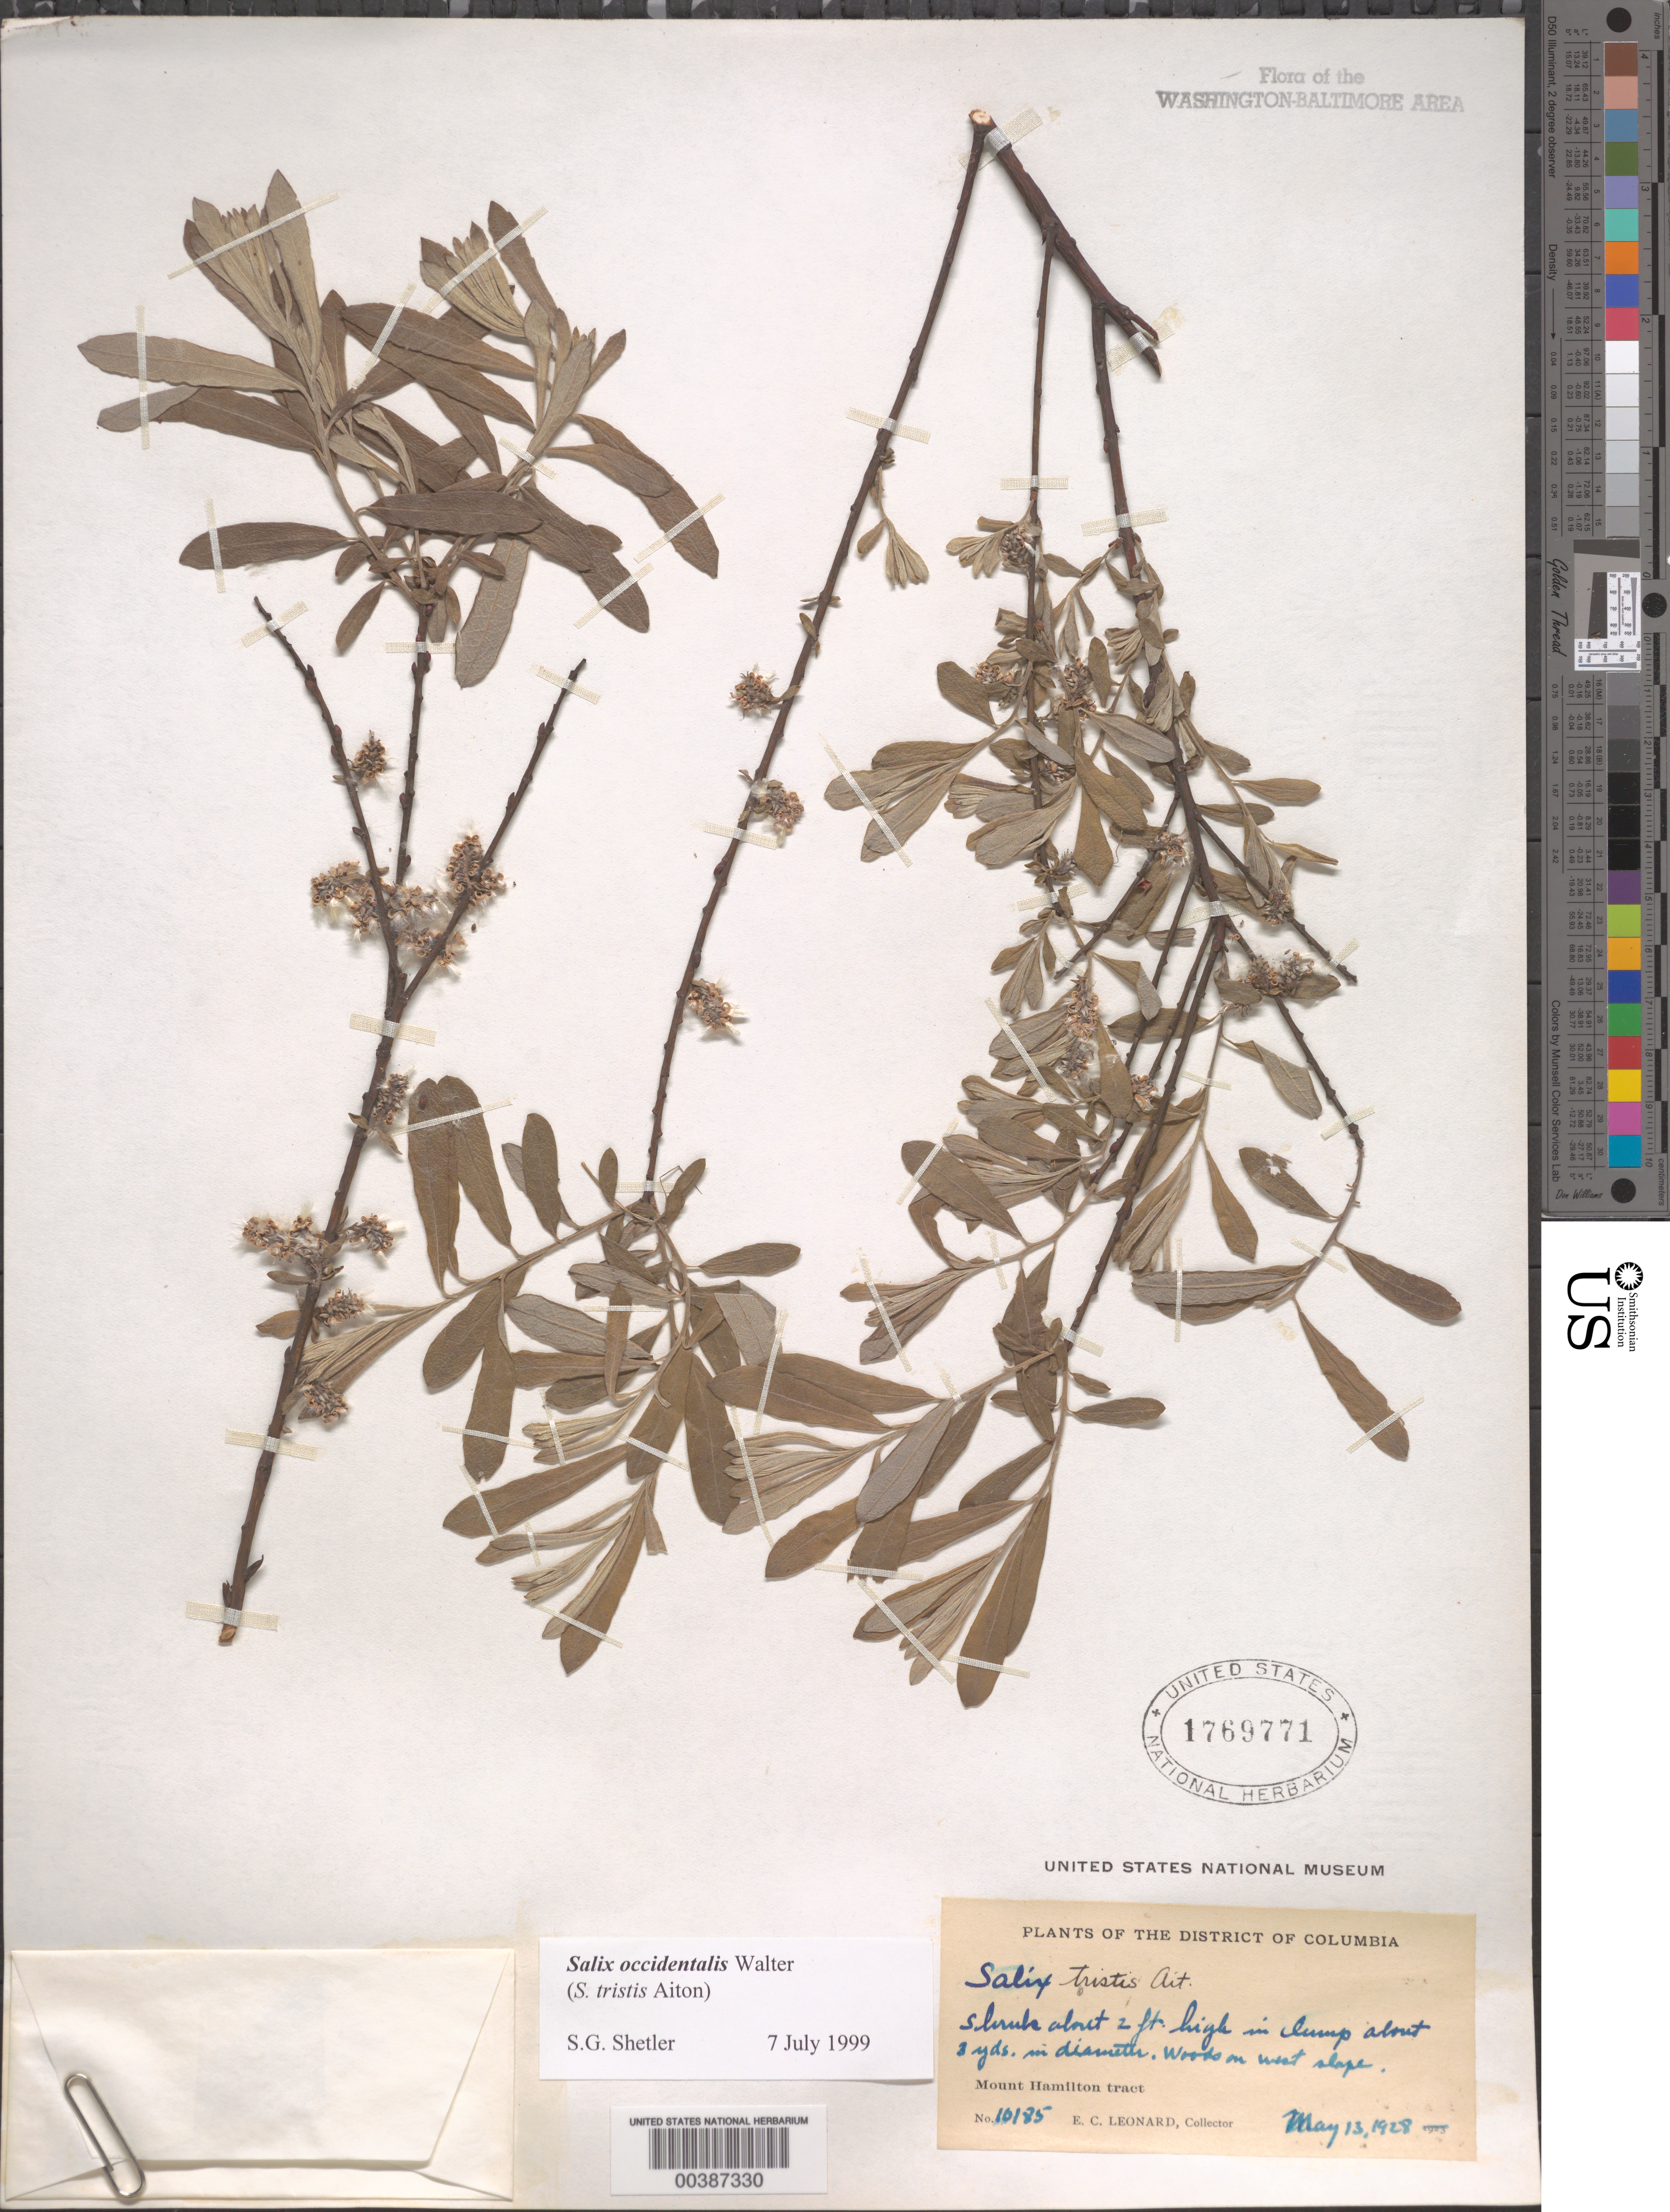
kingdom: Plantae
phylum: Tracheophyta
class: Magnoliopsida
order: Malpighiales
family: Salicaceae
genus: Salix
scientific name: Salix occidentalis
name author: Walter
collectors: E. C. Leonard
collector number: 10185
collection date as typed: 13 May 1928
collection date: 1928-05-13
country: United States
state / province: District of Columbia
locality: Mount Hamilton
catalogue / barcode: US 1769771